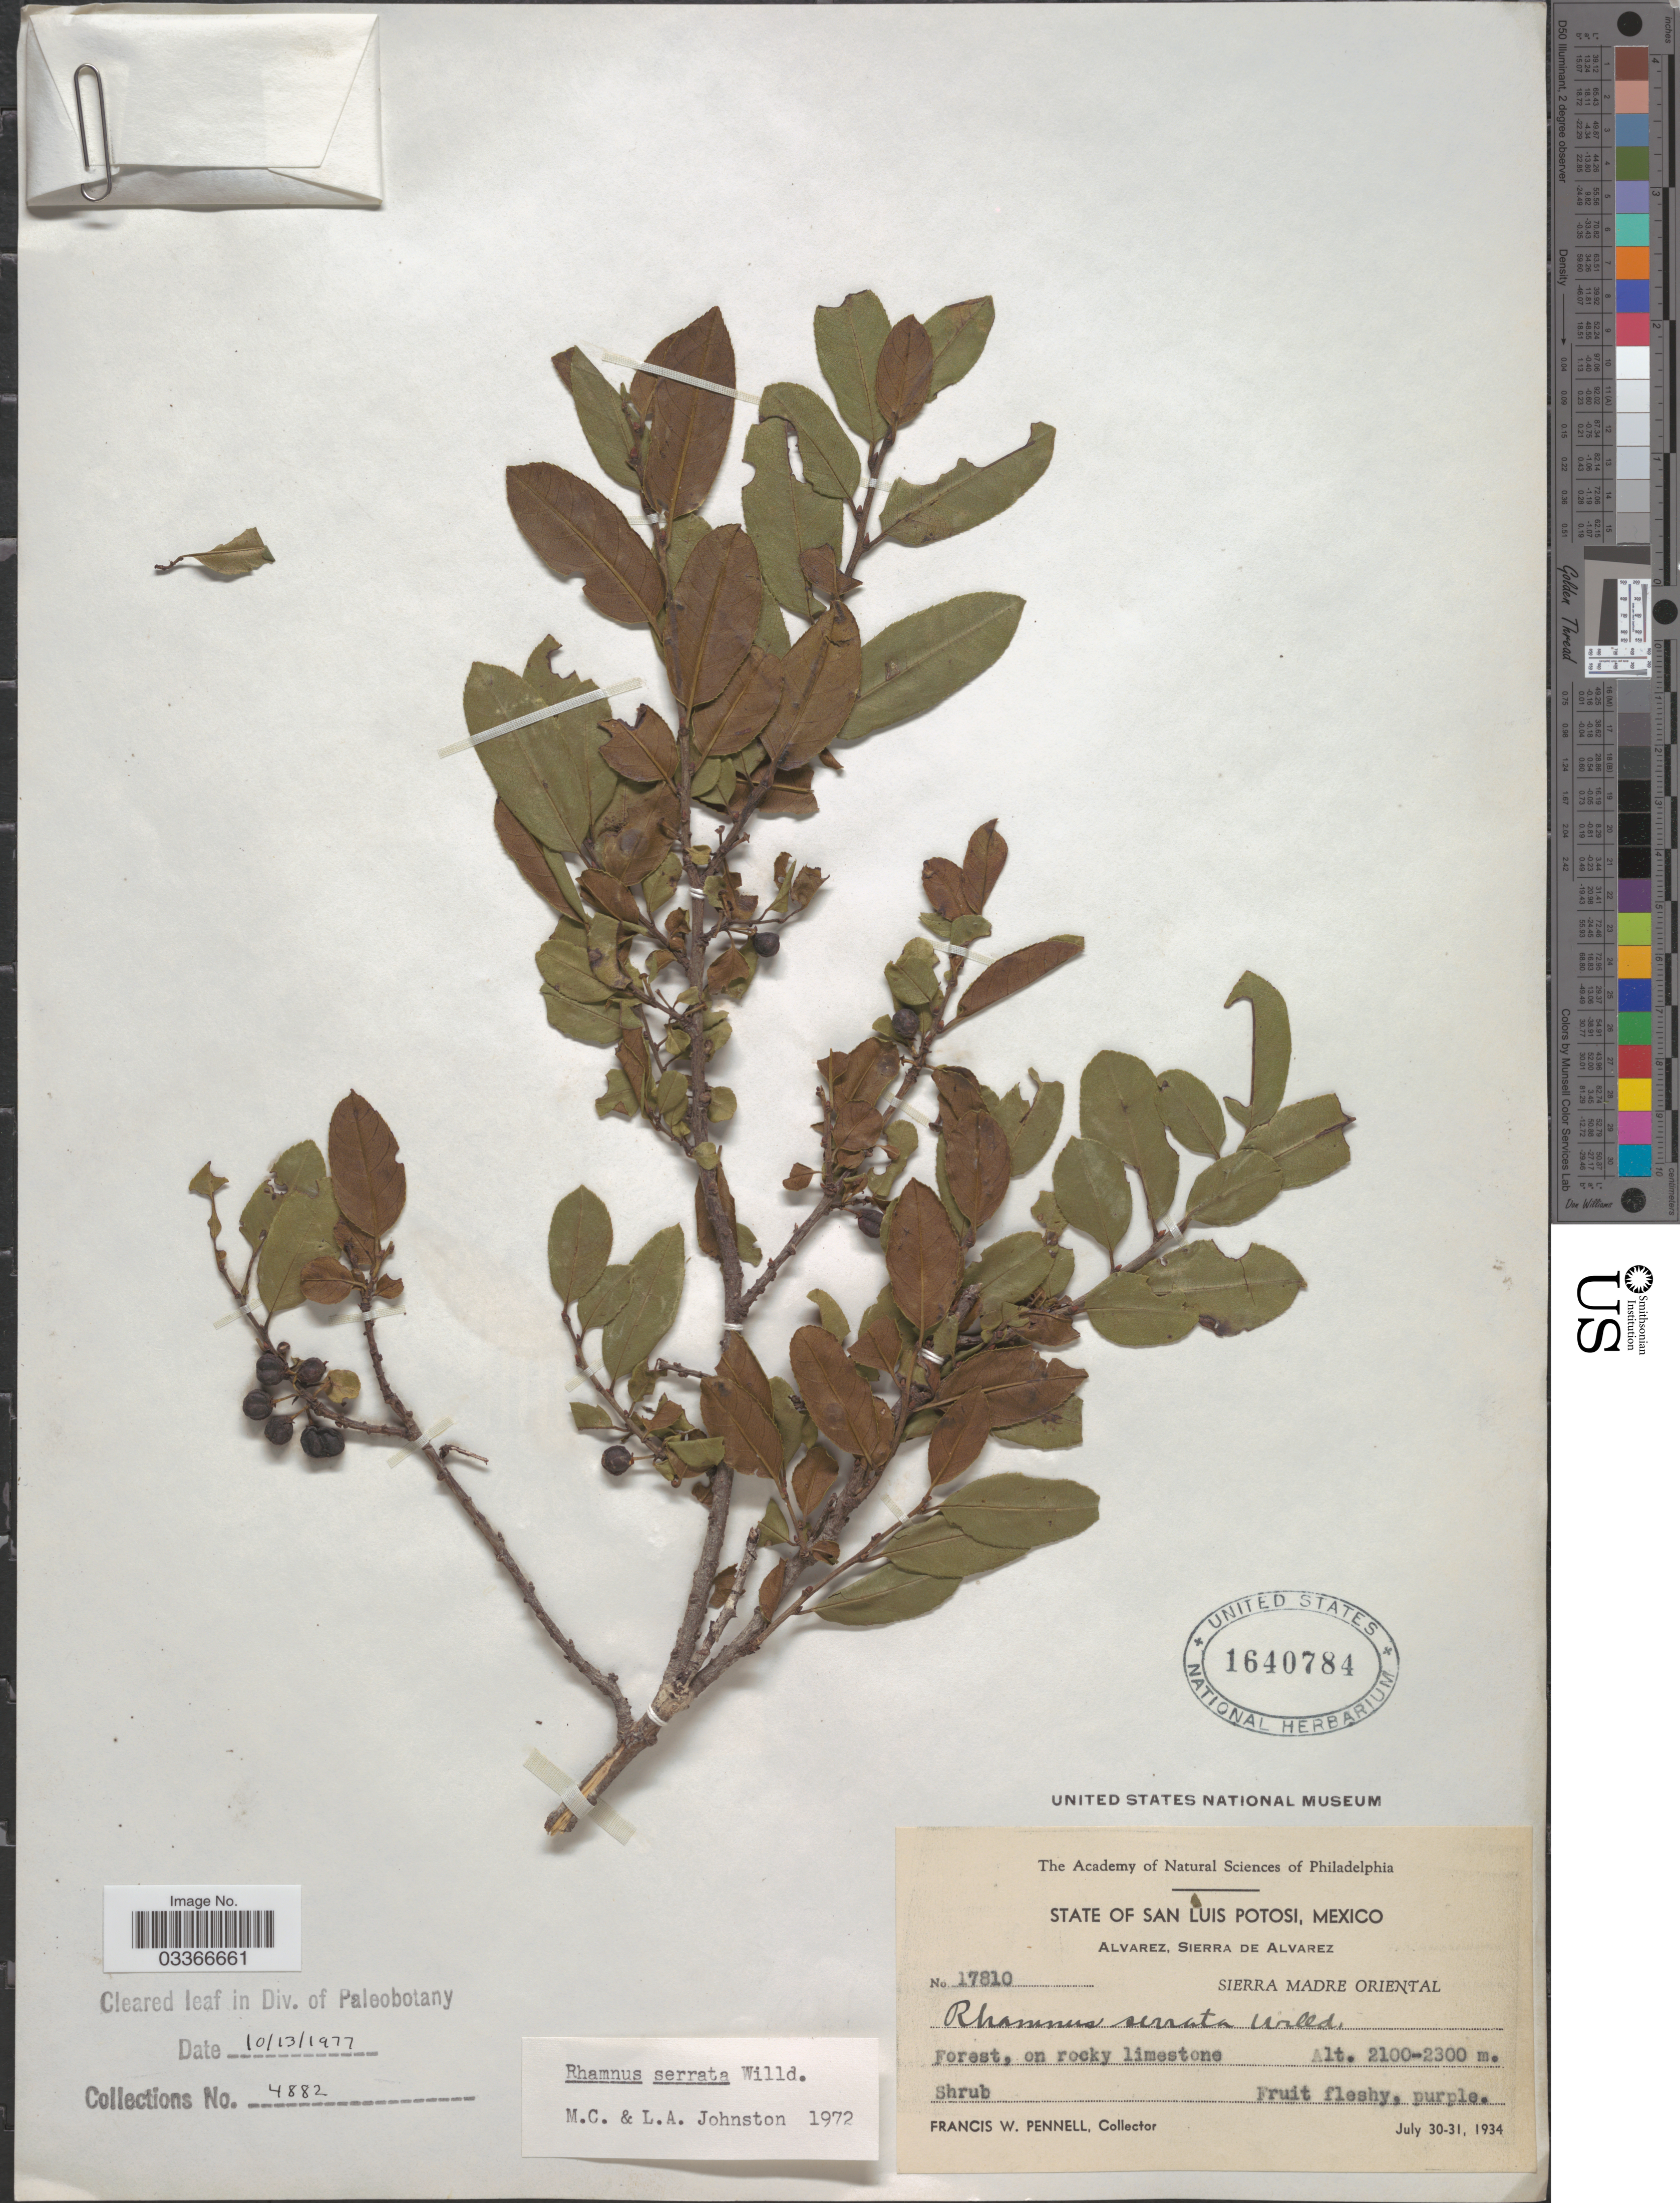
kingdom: Plantae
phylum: Tracheophyta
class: Magnoliopsida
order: Rosales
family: Rhamnaceae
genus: Rhamnus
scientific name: Rhamnus serrata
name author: Humb. & Bonpl. ex Willd.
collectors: F. W. Pennell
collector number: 17810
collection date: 1934-07-30/1934-07-31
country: Mexico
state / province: San Luis Potosí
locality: Alvarez, Sierra de Alvarez. Sierra Madre Oriental.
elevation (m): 2100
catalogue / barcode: US 1640784